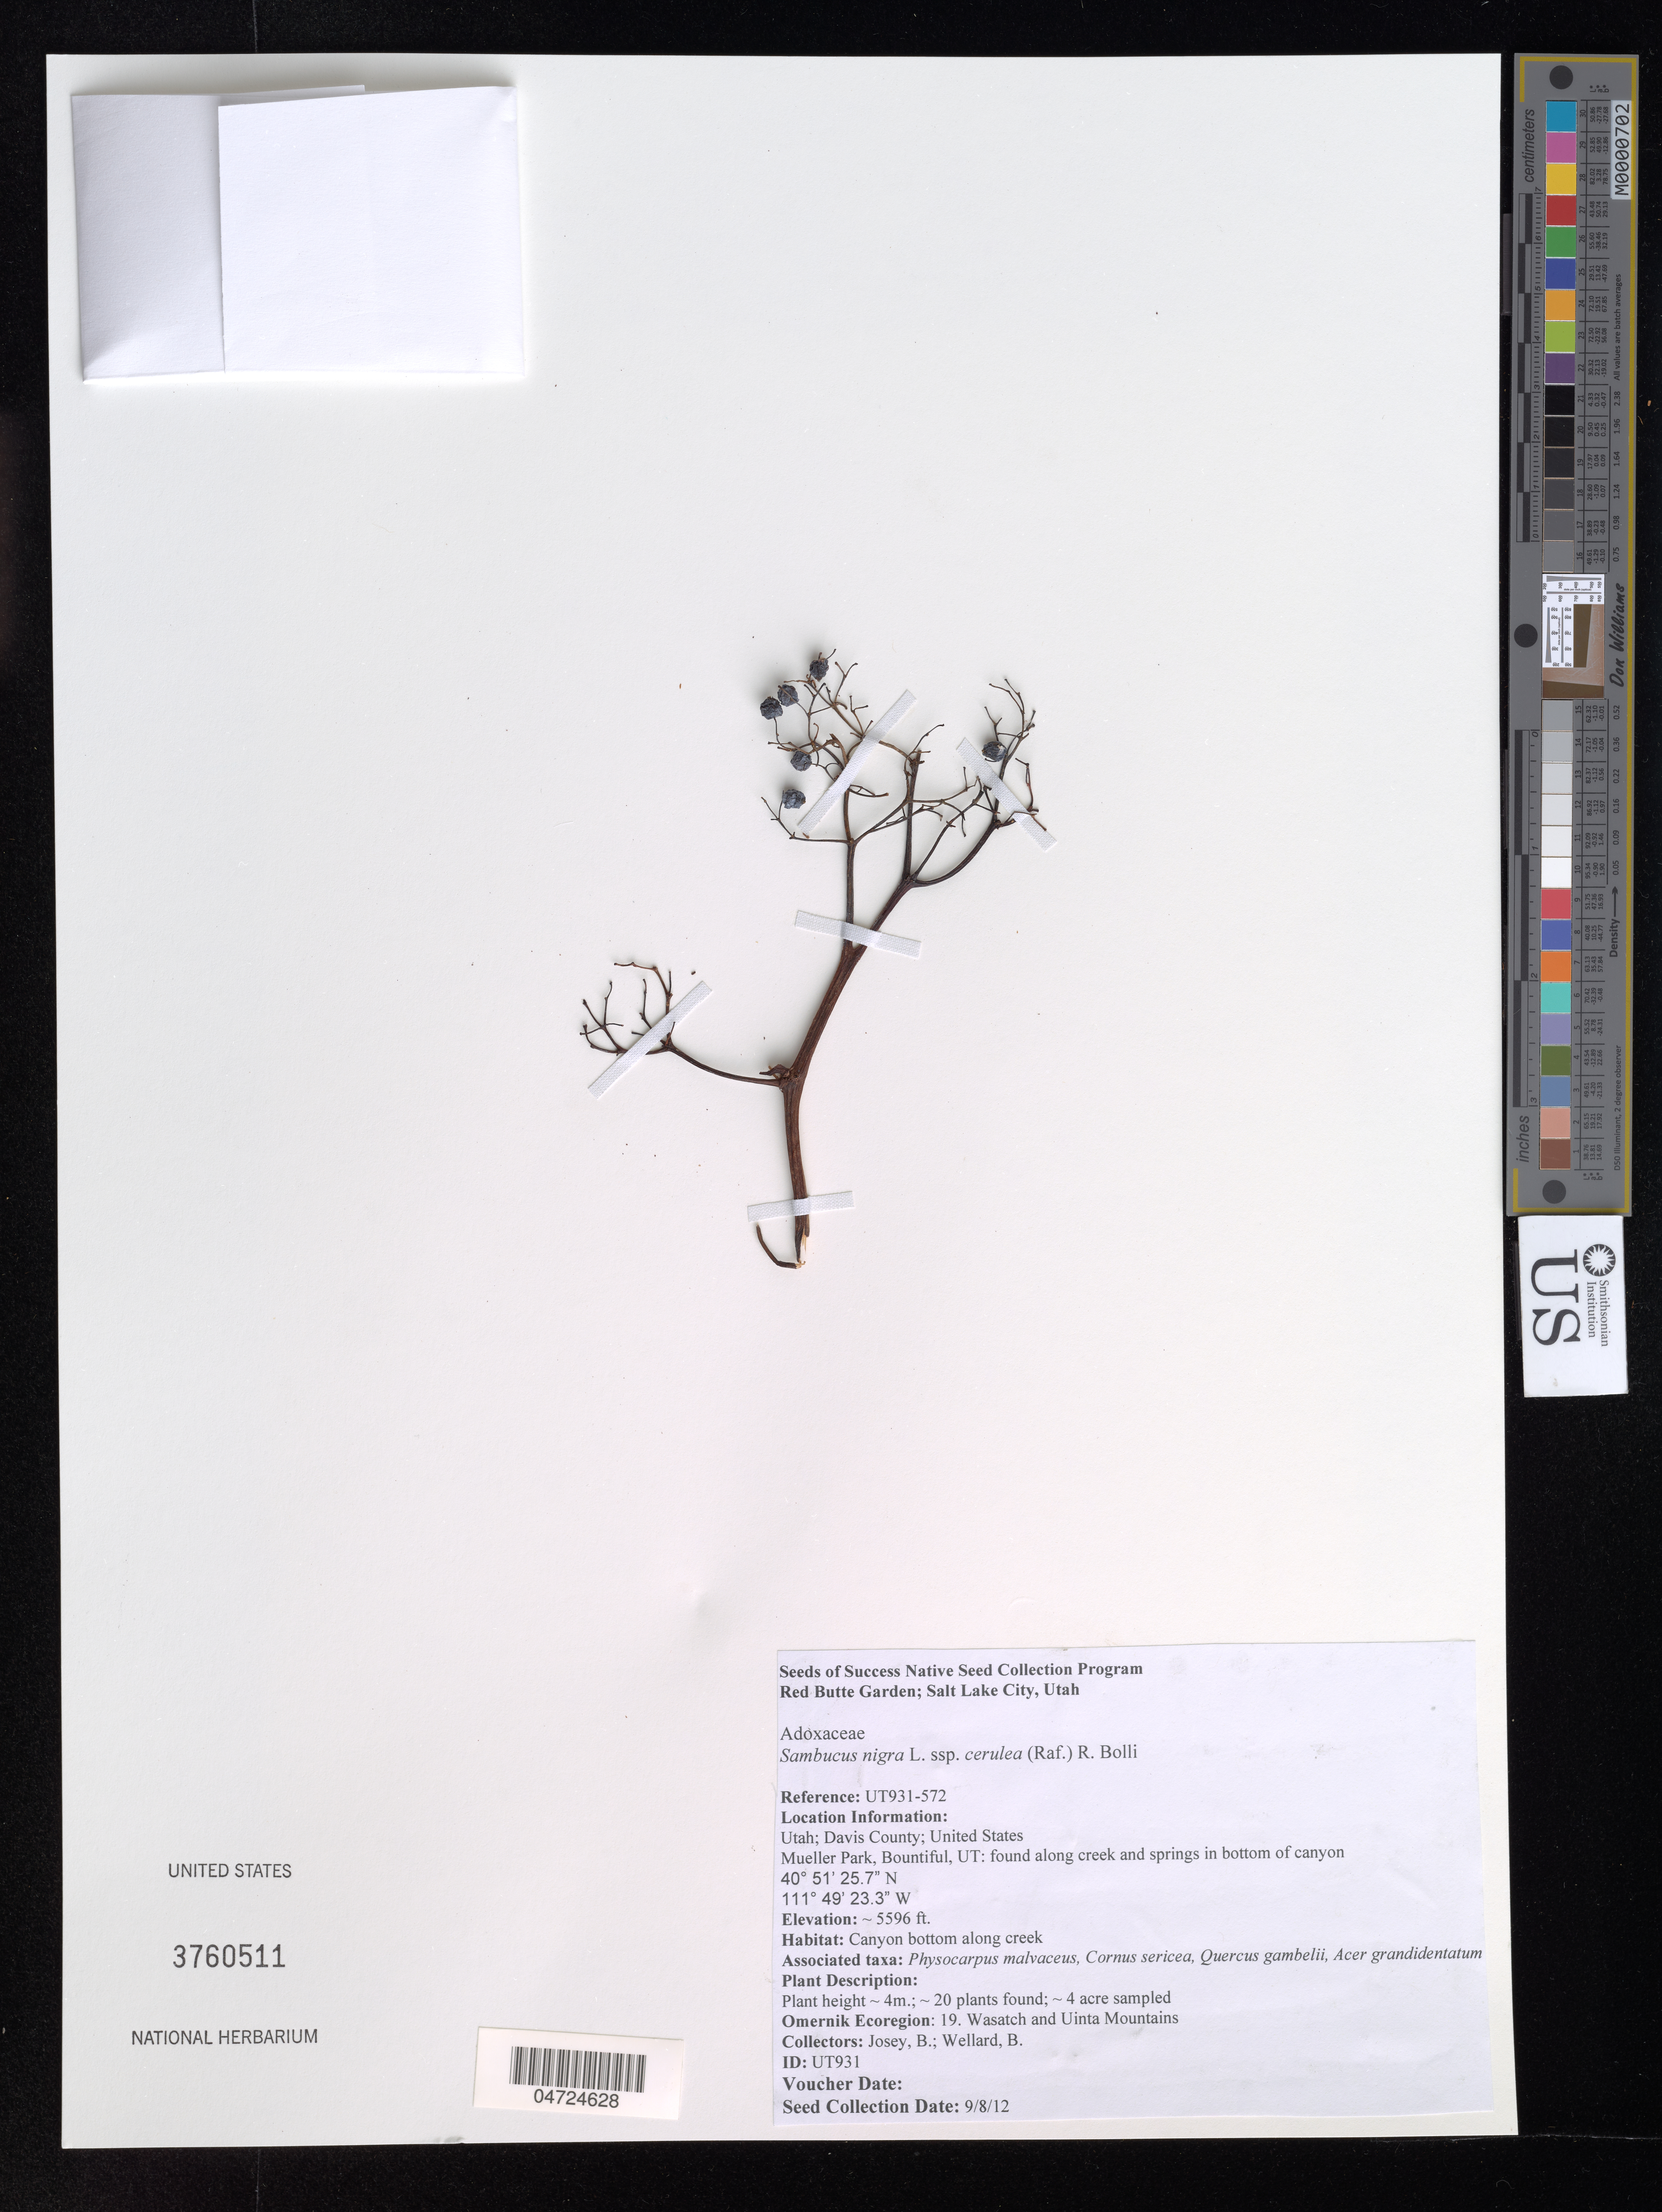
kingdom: Plantae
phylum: Tracheophyta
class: Magnoliopsida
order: Dipsacales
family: Viburnaceae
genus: Sambucus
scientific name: Sambucus nigra subsp. cerulea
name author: (Raf.) Bolli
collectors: B. Josey & B. Wellard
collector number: UT931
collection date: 2012-09-08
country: United States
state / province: Utah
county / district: Davis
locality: Davis County. Mueller Park, Bountiful, UT: found along creek and springs in bottom of canyon. Omernik Ecoregion: 19. Wasatch and Uinta Mountains.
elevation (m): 1706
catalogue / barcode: US 3760511